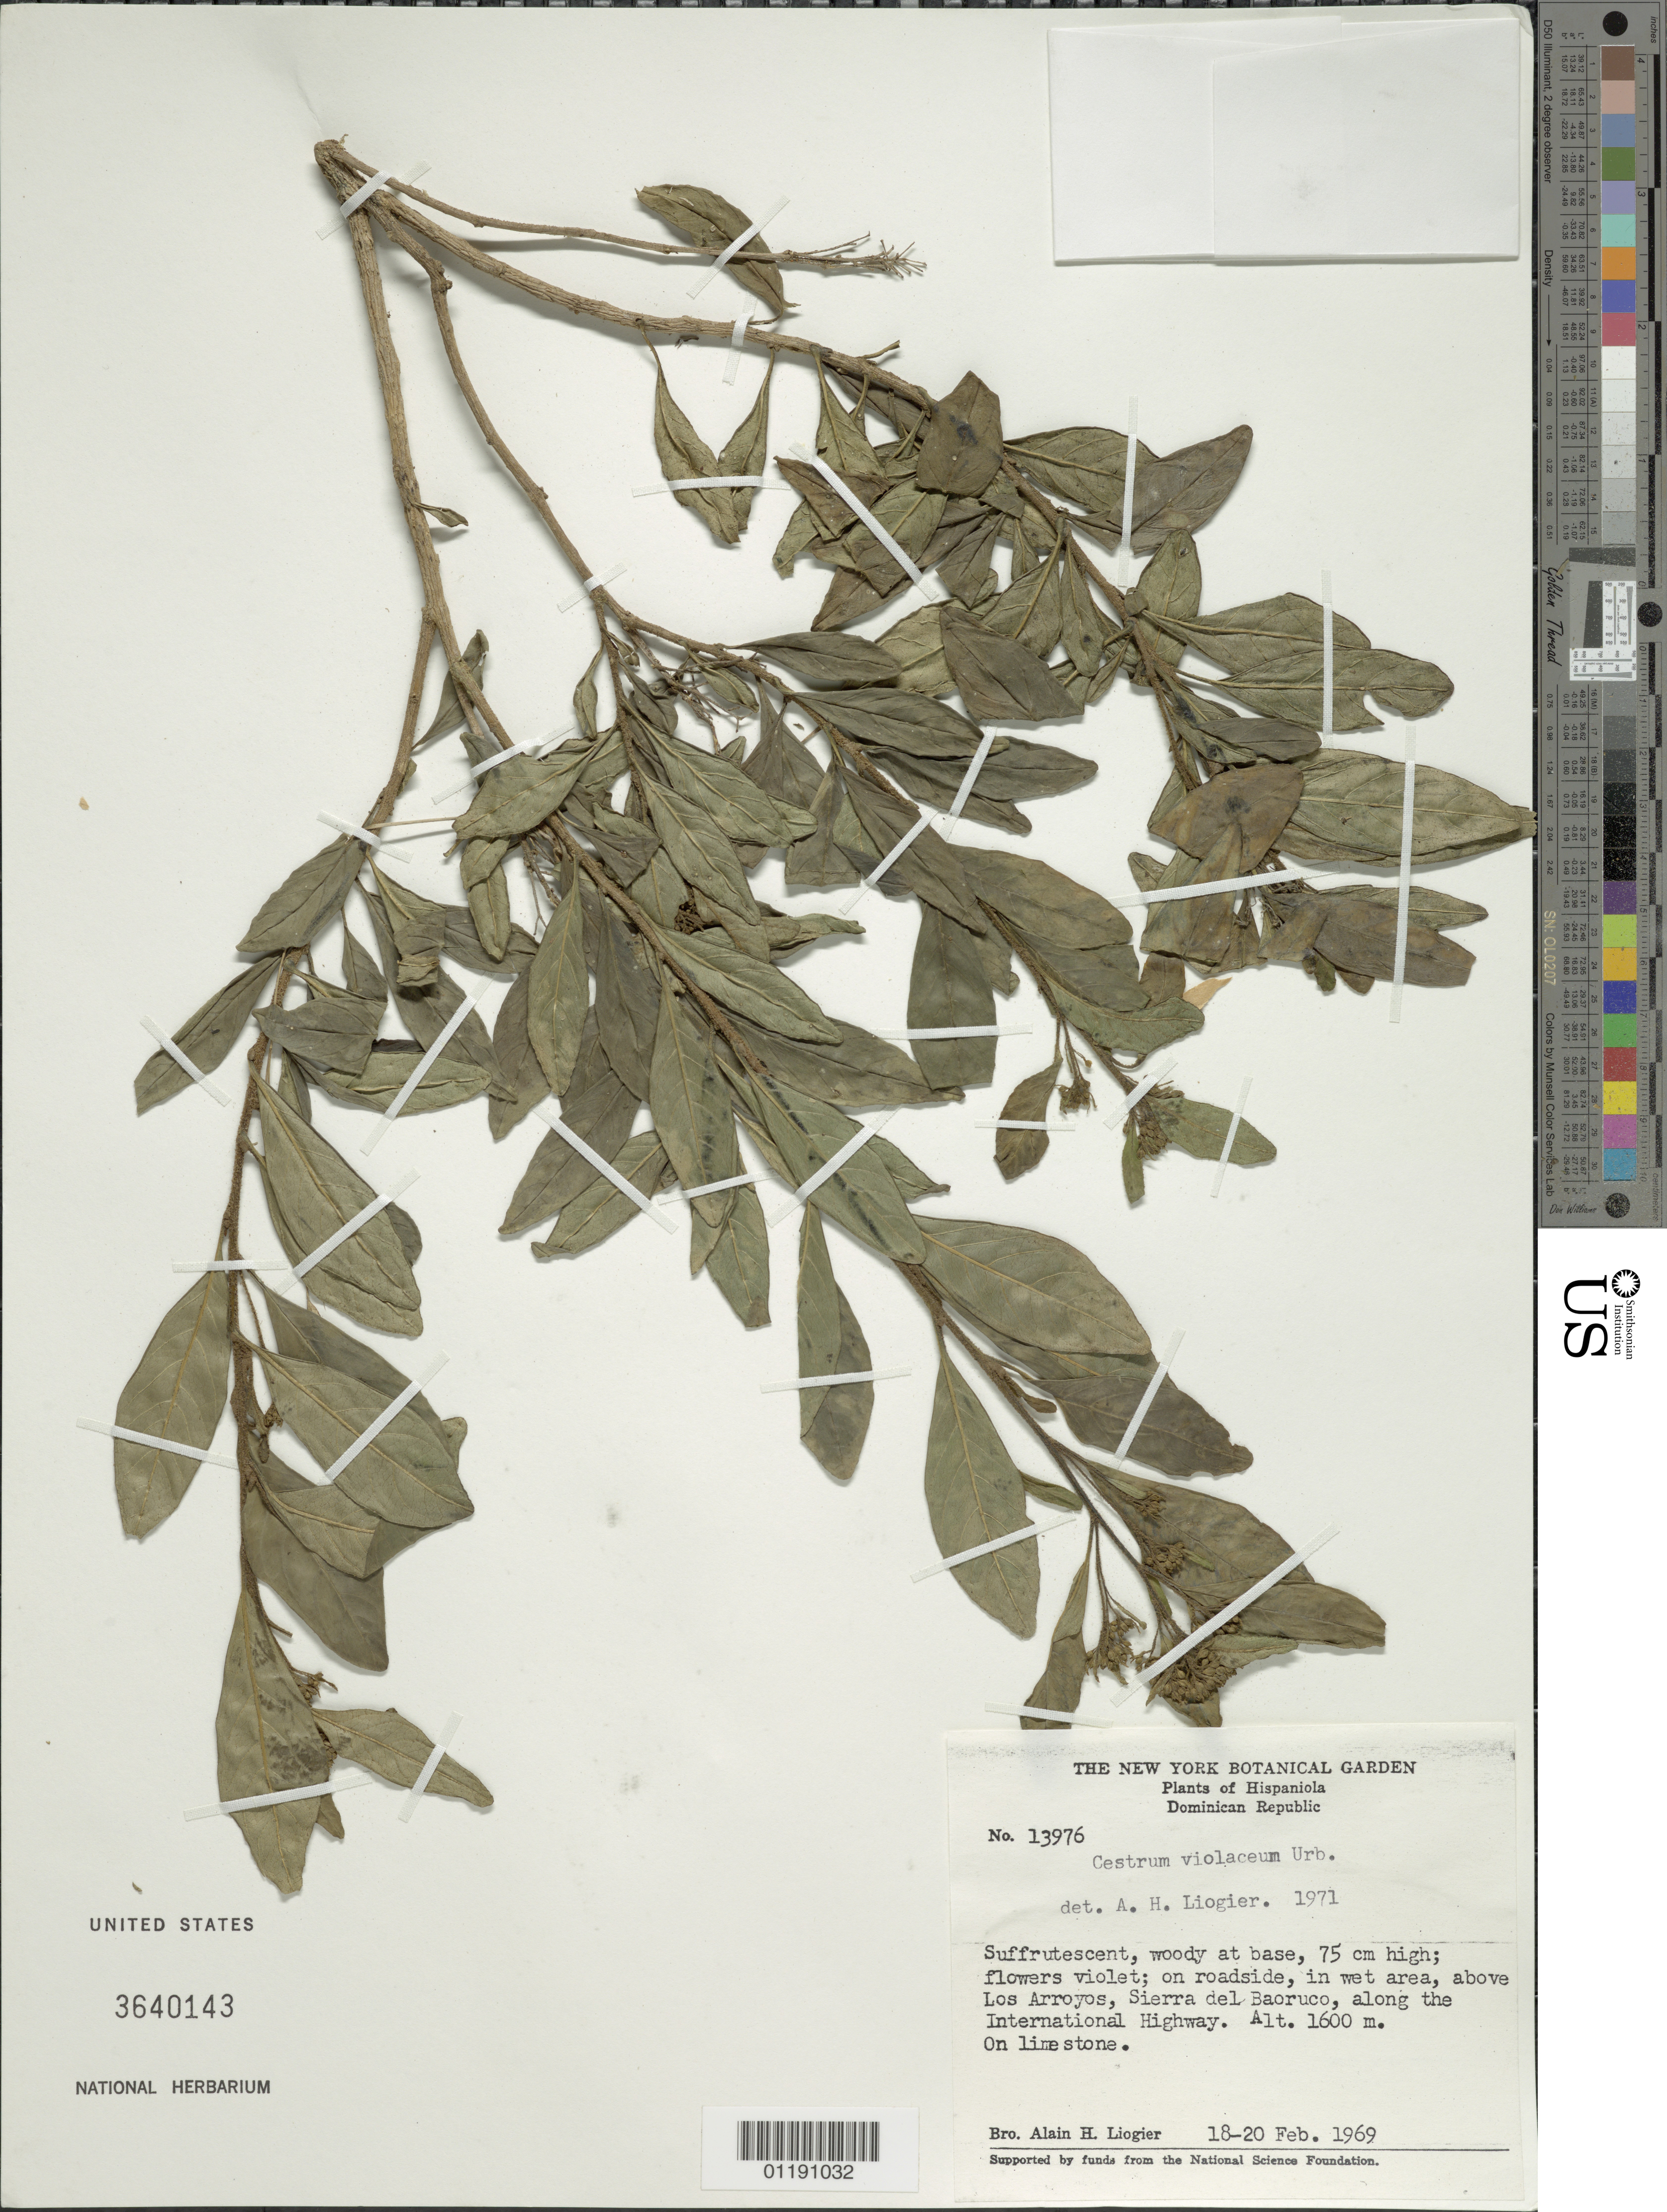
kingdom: Plantae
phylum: Tracheophyta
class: Magnoliopsida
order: Solanales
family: Solanaceae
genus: Cestrum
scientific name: Cestrum violaceum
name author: Urb.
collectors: A. H. Liogier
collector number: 13976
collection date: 1969-02-18/1969-02-20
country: Dominican Republic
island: Hispaniola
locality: Above Los Arroyos, Sierra del Baoruco, along the International Highway.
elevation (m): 1600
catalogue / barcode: US 3640143